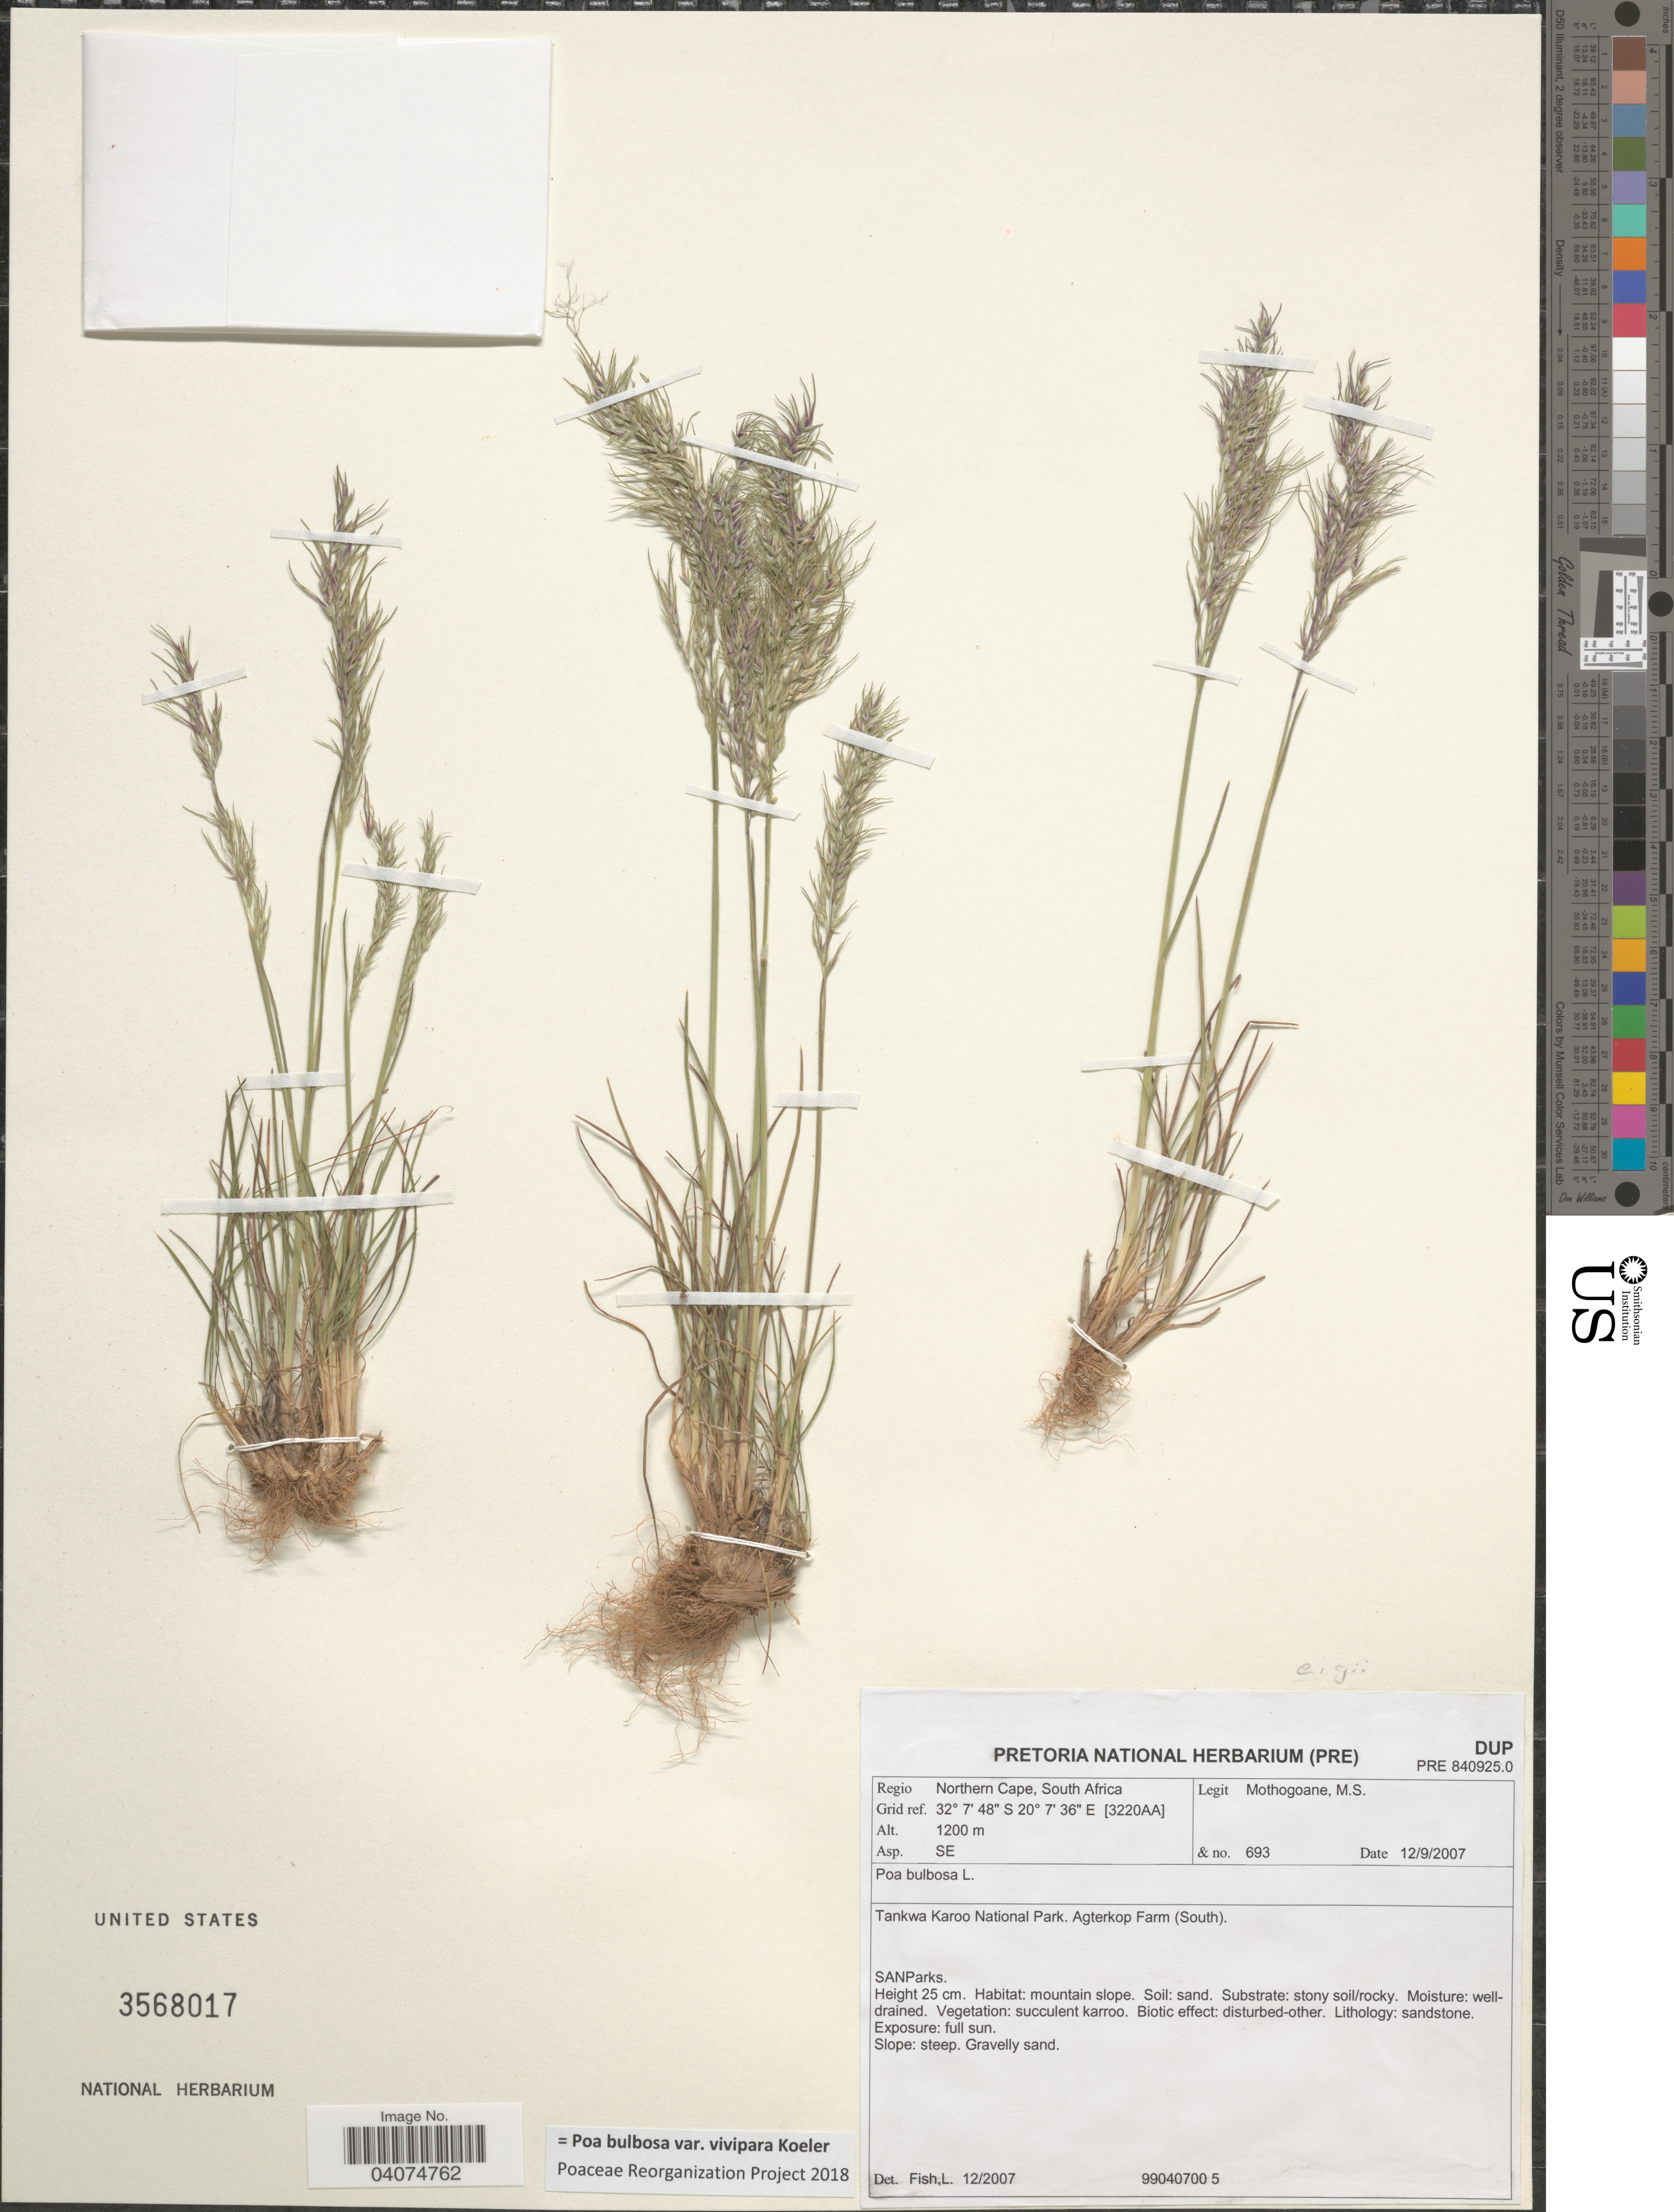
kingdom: Plantae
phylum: Tracheophyta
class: Liliopsida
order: Poales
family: Poaceae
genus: Poa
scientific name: Poa bulbosa subsp. bulbosa var. vivipara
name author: Koeler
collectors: M. Mothogoane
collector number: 693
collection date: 2007-09-12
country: South Africa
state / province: Northern Cape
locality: Regio Northern Cape. Grid ref. [3220AA]. Asp. SE. Tankwa Karoo National Park. Agterkop Farm (South).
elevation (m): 1200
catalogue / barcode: US 3568017